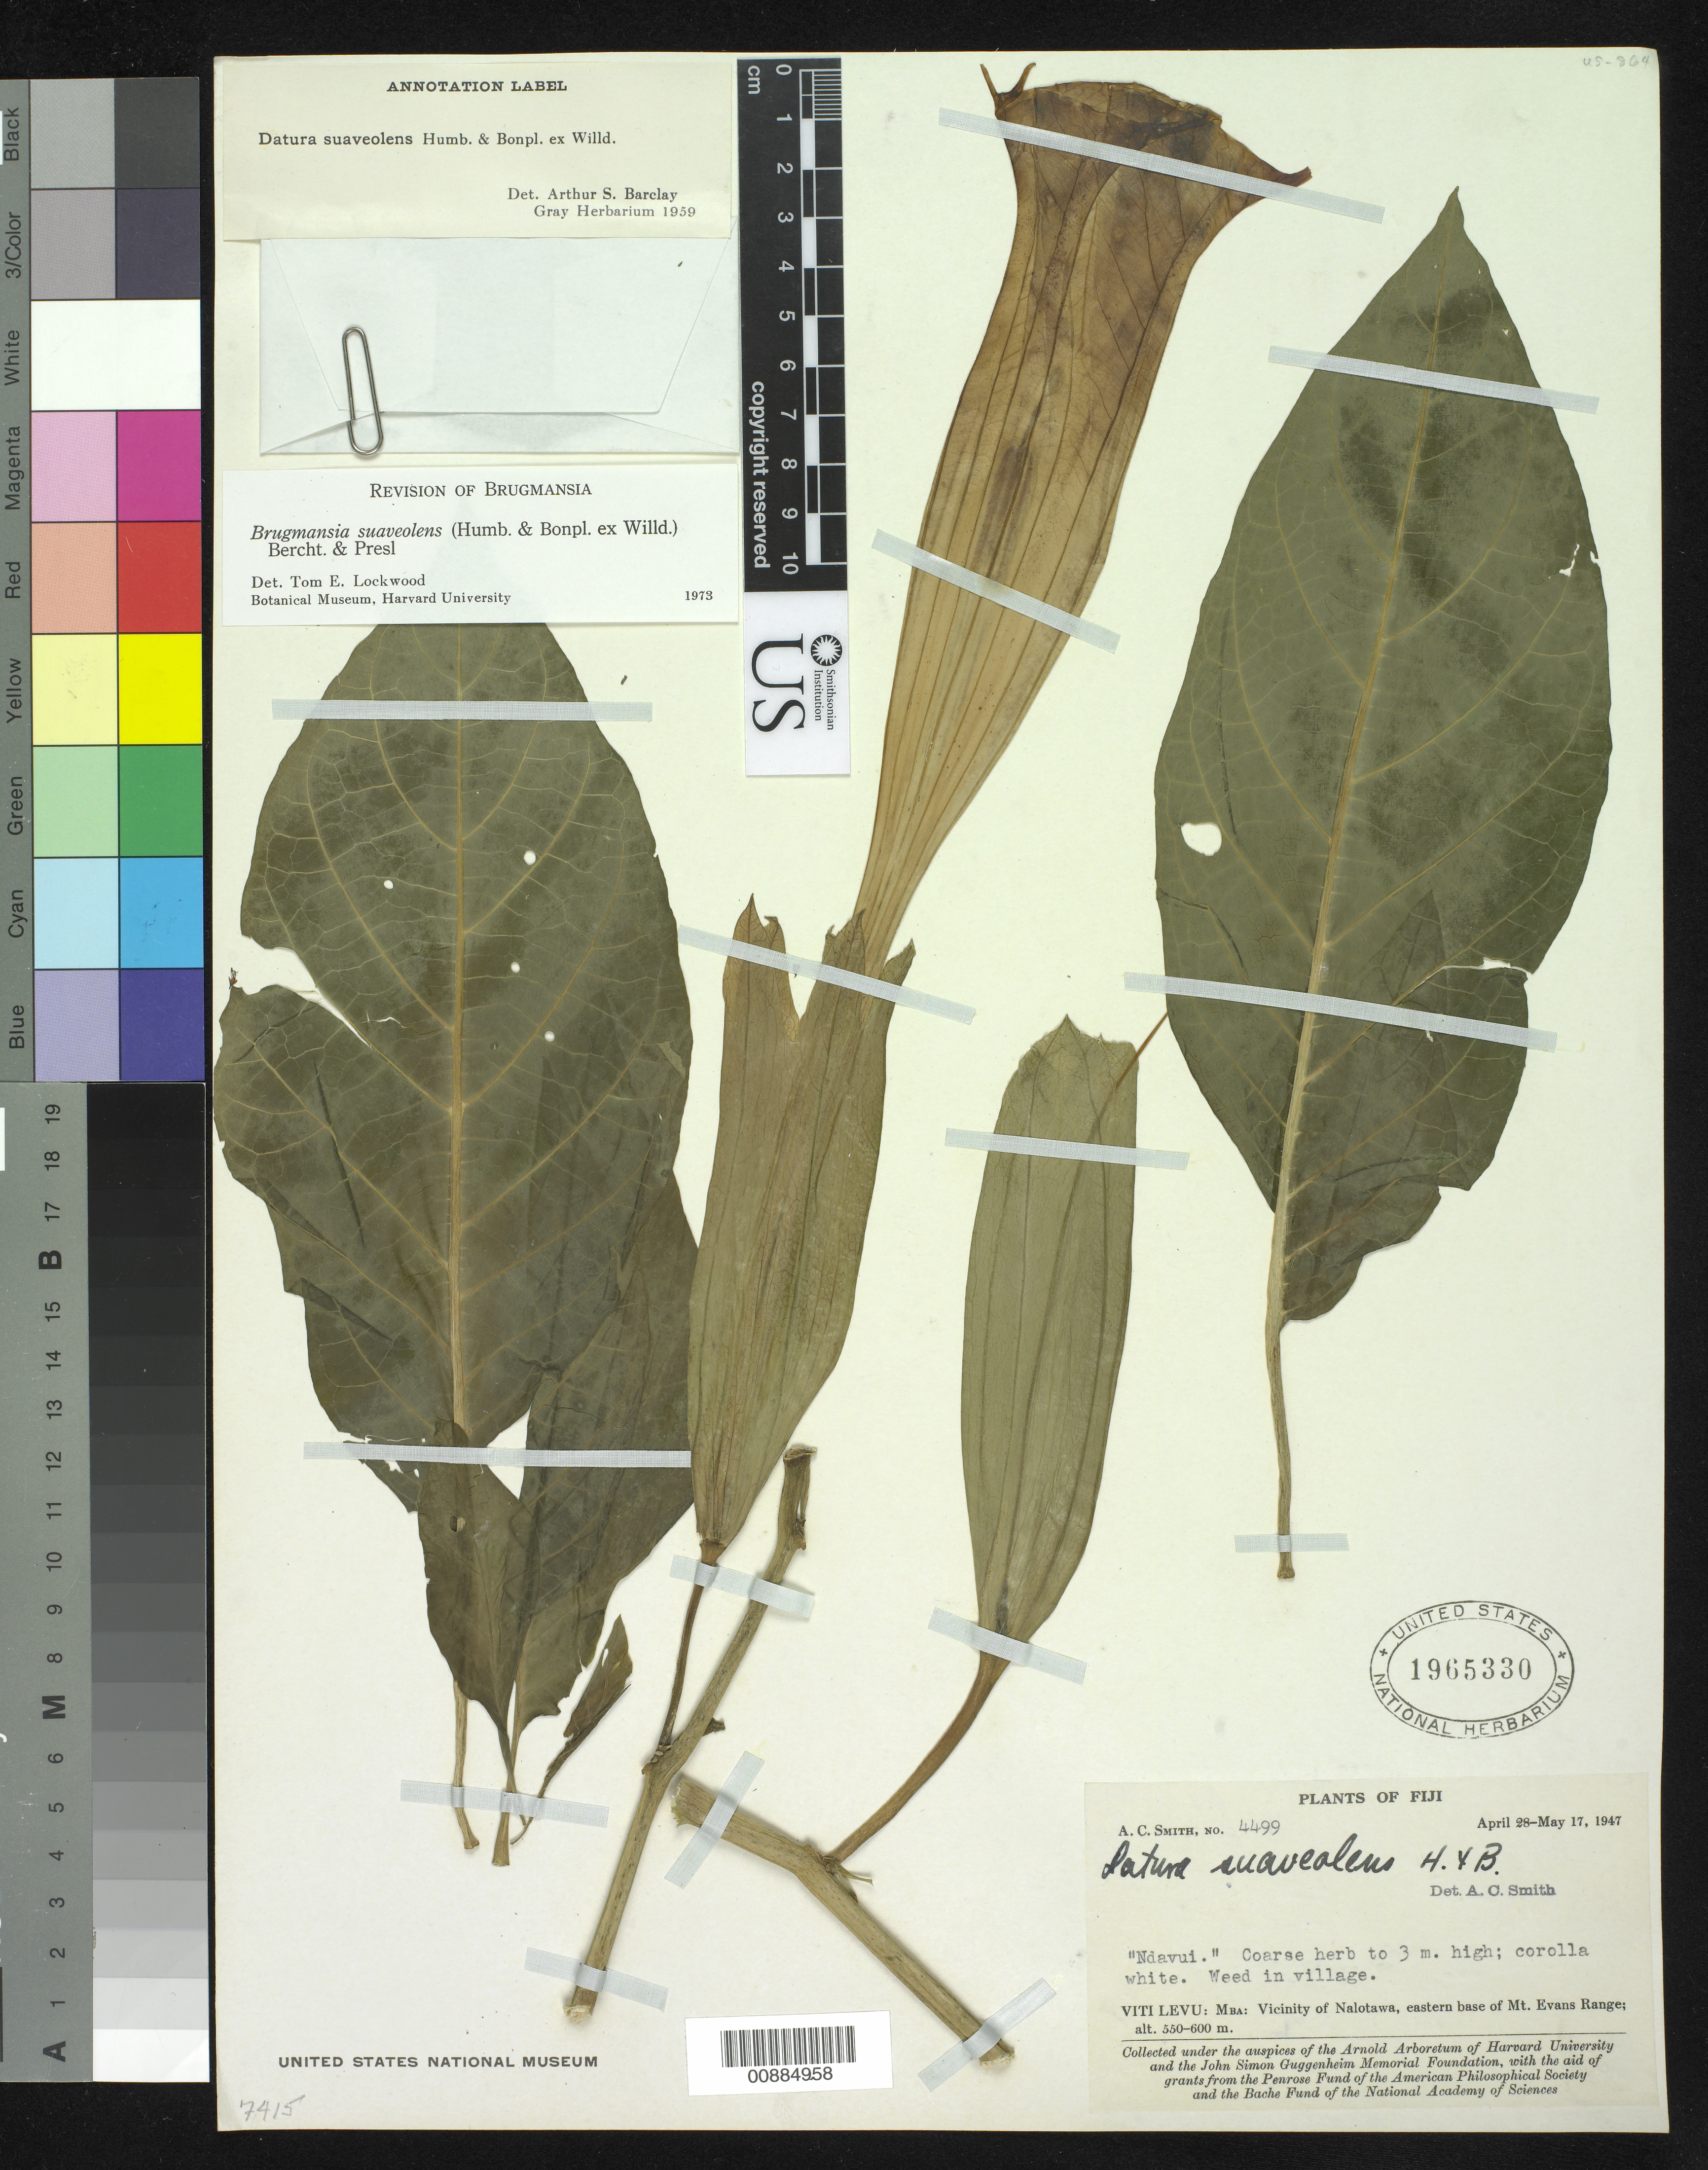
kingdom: Plantae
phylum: Tracheophyta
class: Magnoliopsida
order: Solanales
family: Solanaceae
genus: Brugmansia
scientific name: Brugmansia suaveolens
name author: (Humb. & Bonpl. ex Willd.) Brecht. & J. Presl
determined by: Lockwood, T. E.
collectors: C. A. Smith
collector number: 4499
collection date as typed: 28 Apr 1947 to 17 May 1947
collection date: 1947-04-28/1947-05-17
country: Fiji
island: Viti Levu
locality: Vicinity of Nalotawa, eastern base of Mt. Evans Range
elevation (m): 550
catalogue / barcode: US 1965330